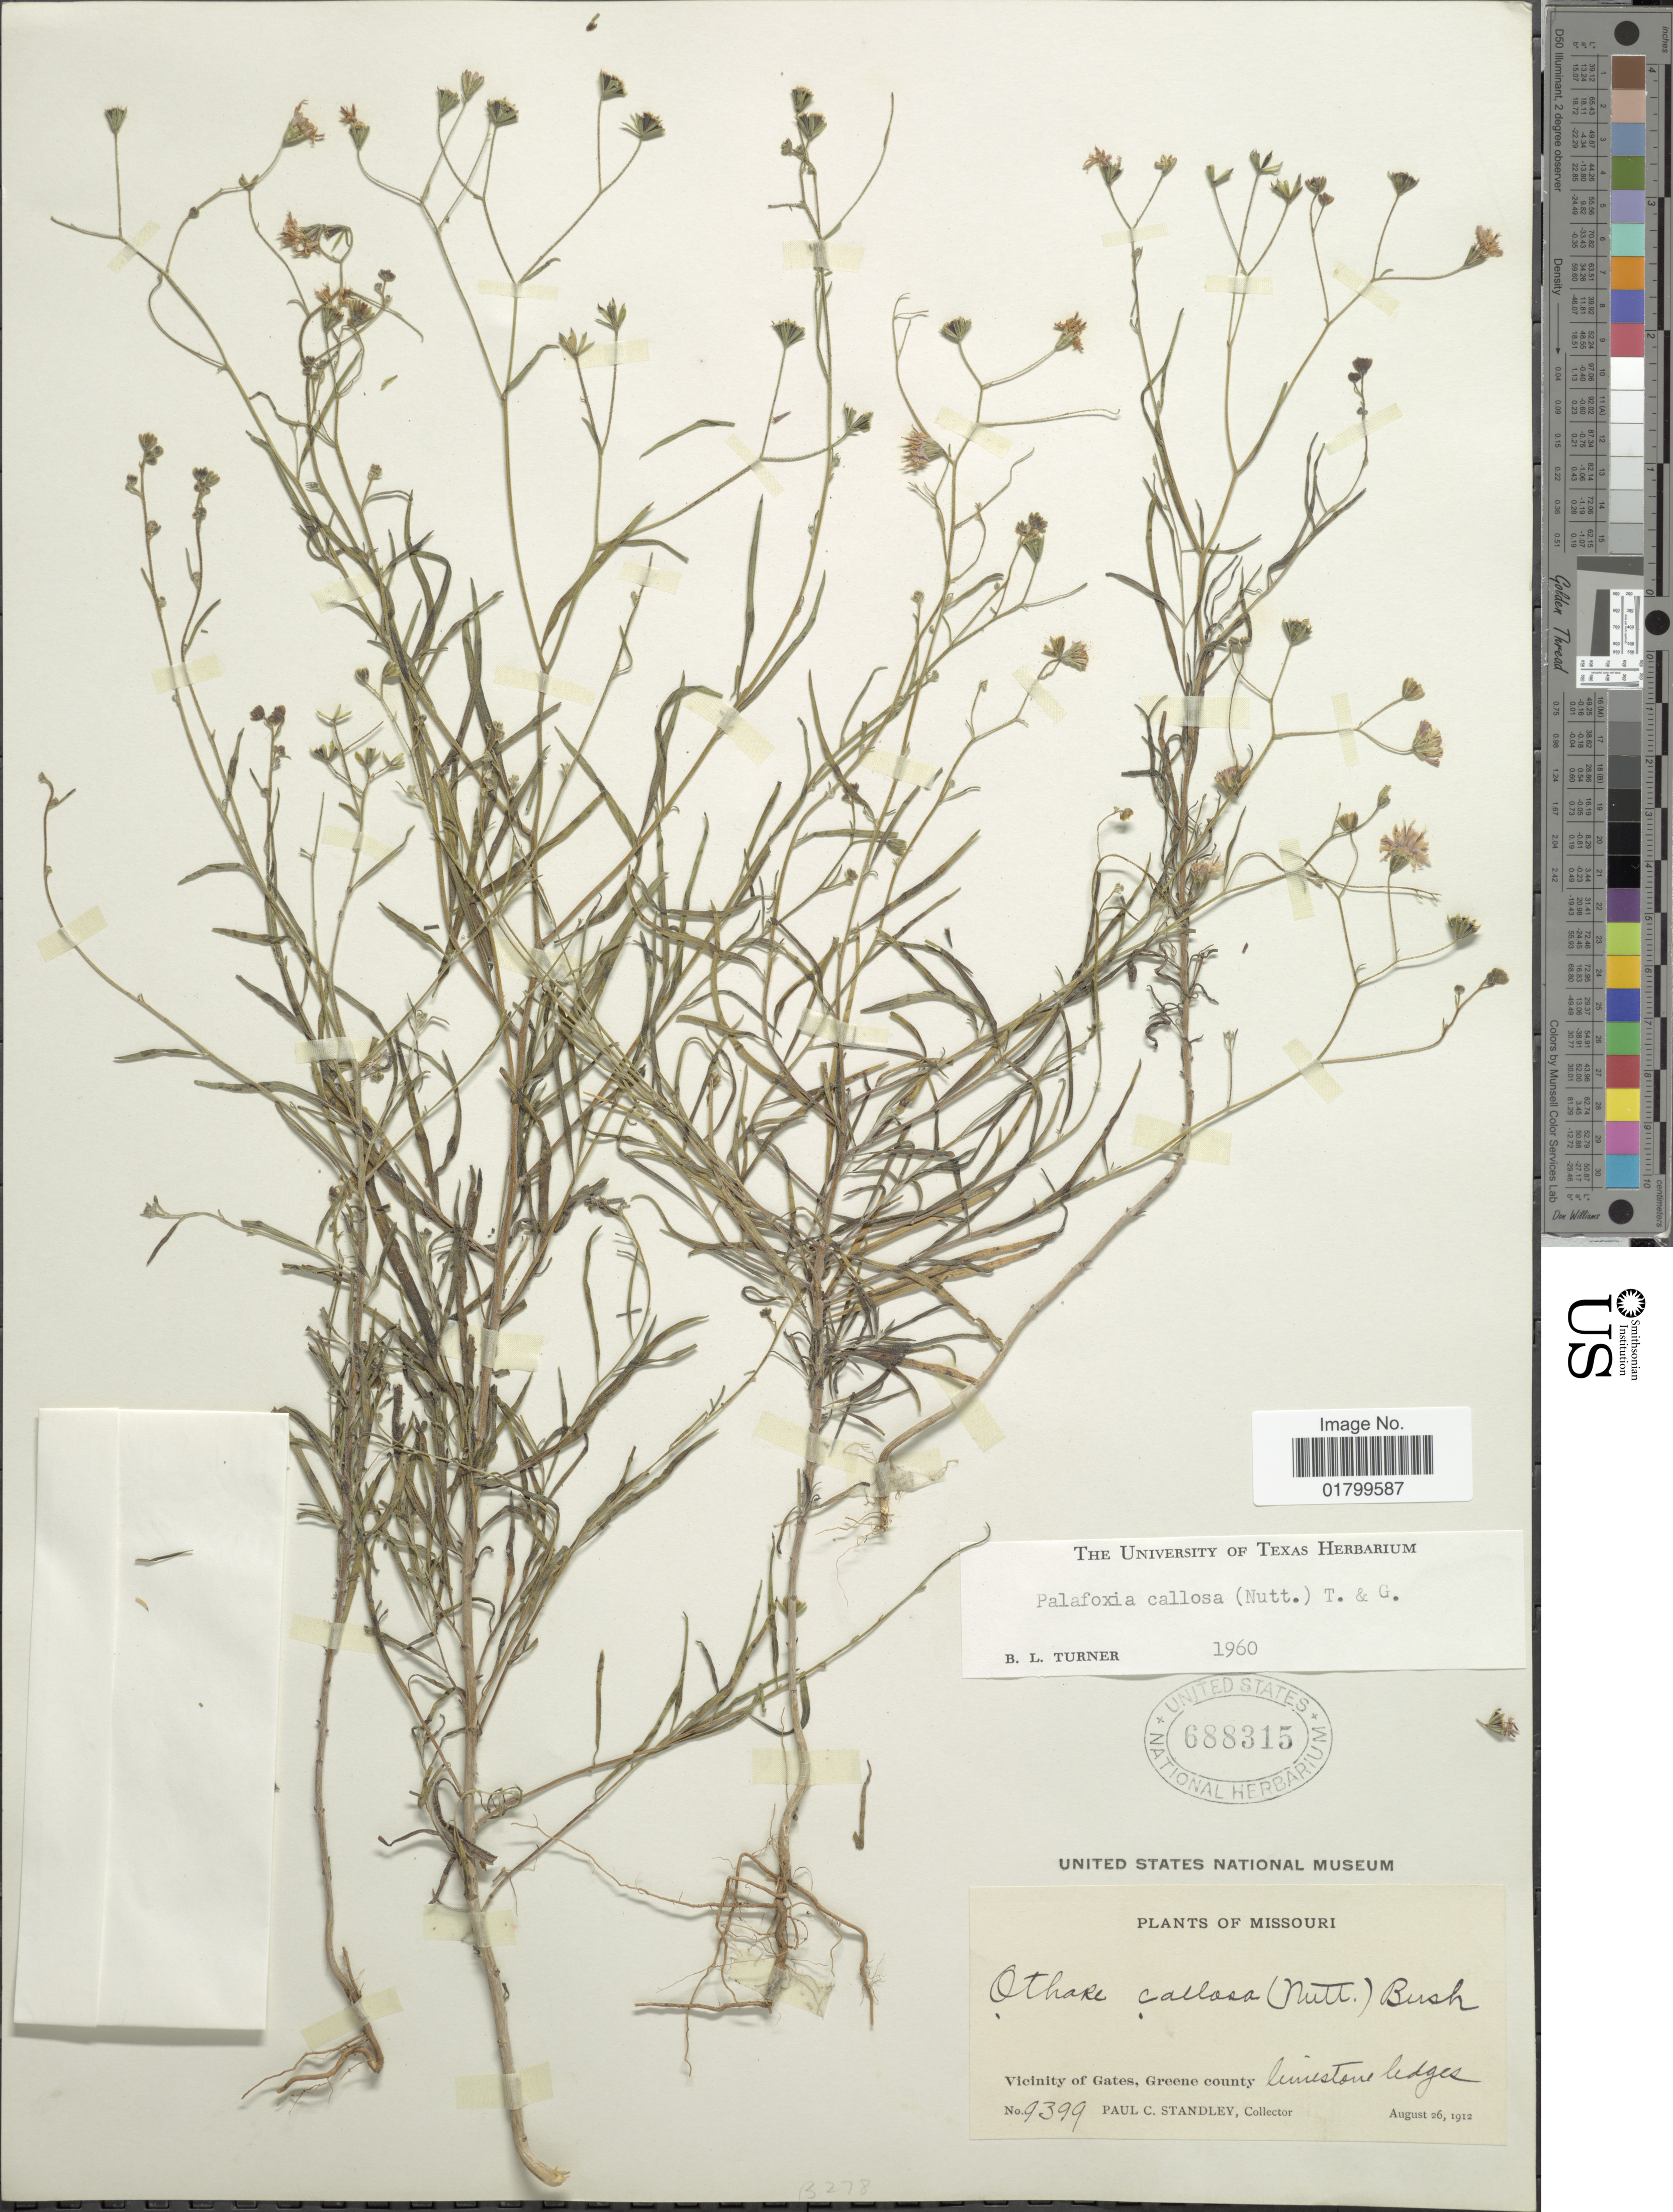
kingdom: Plantae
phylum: Tracheophyta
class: Magnoliopsida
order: Asterales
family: Asteraceae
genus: Palafoxia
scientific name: Palafoxia callosa var. callosa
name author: (Nutt.) Torr. & A. Gray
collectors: P. C. Standley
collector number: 9399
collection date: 1912-08-26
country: United States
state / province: Missouri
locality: Vicinity of Gates, Greene County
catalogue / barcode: US 688315